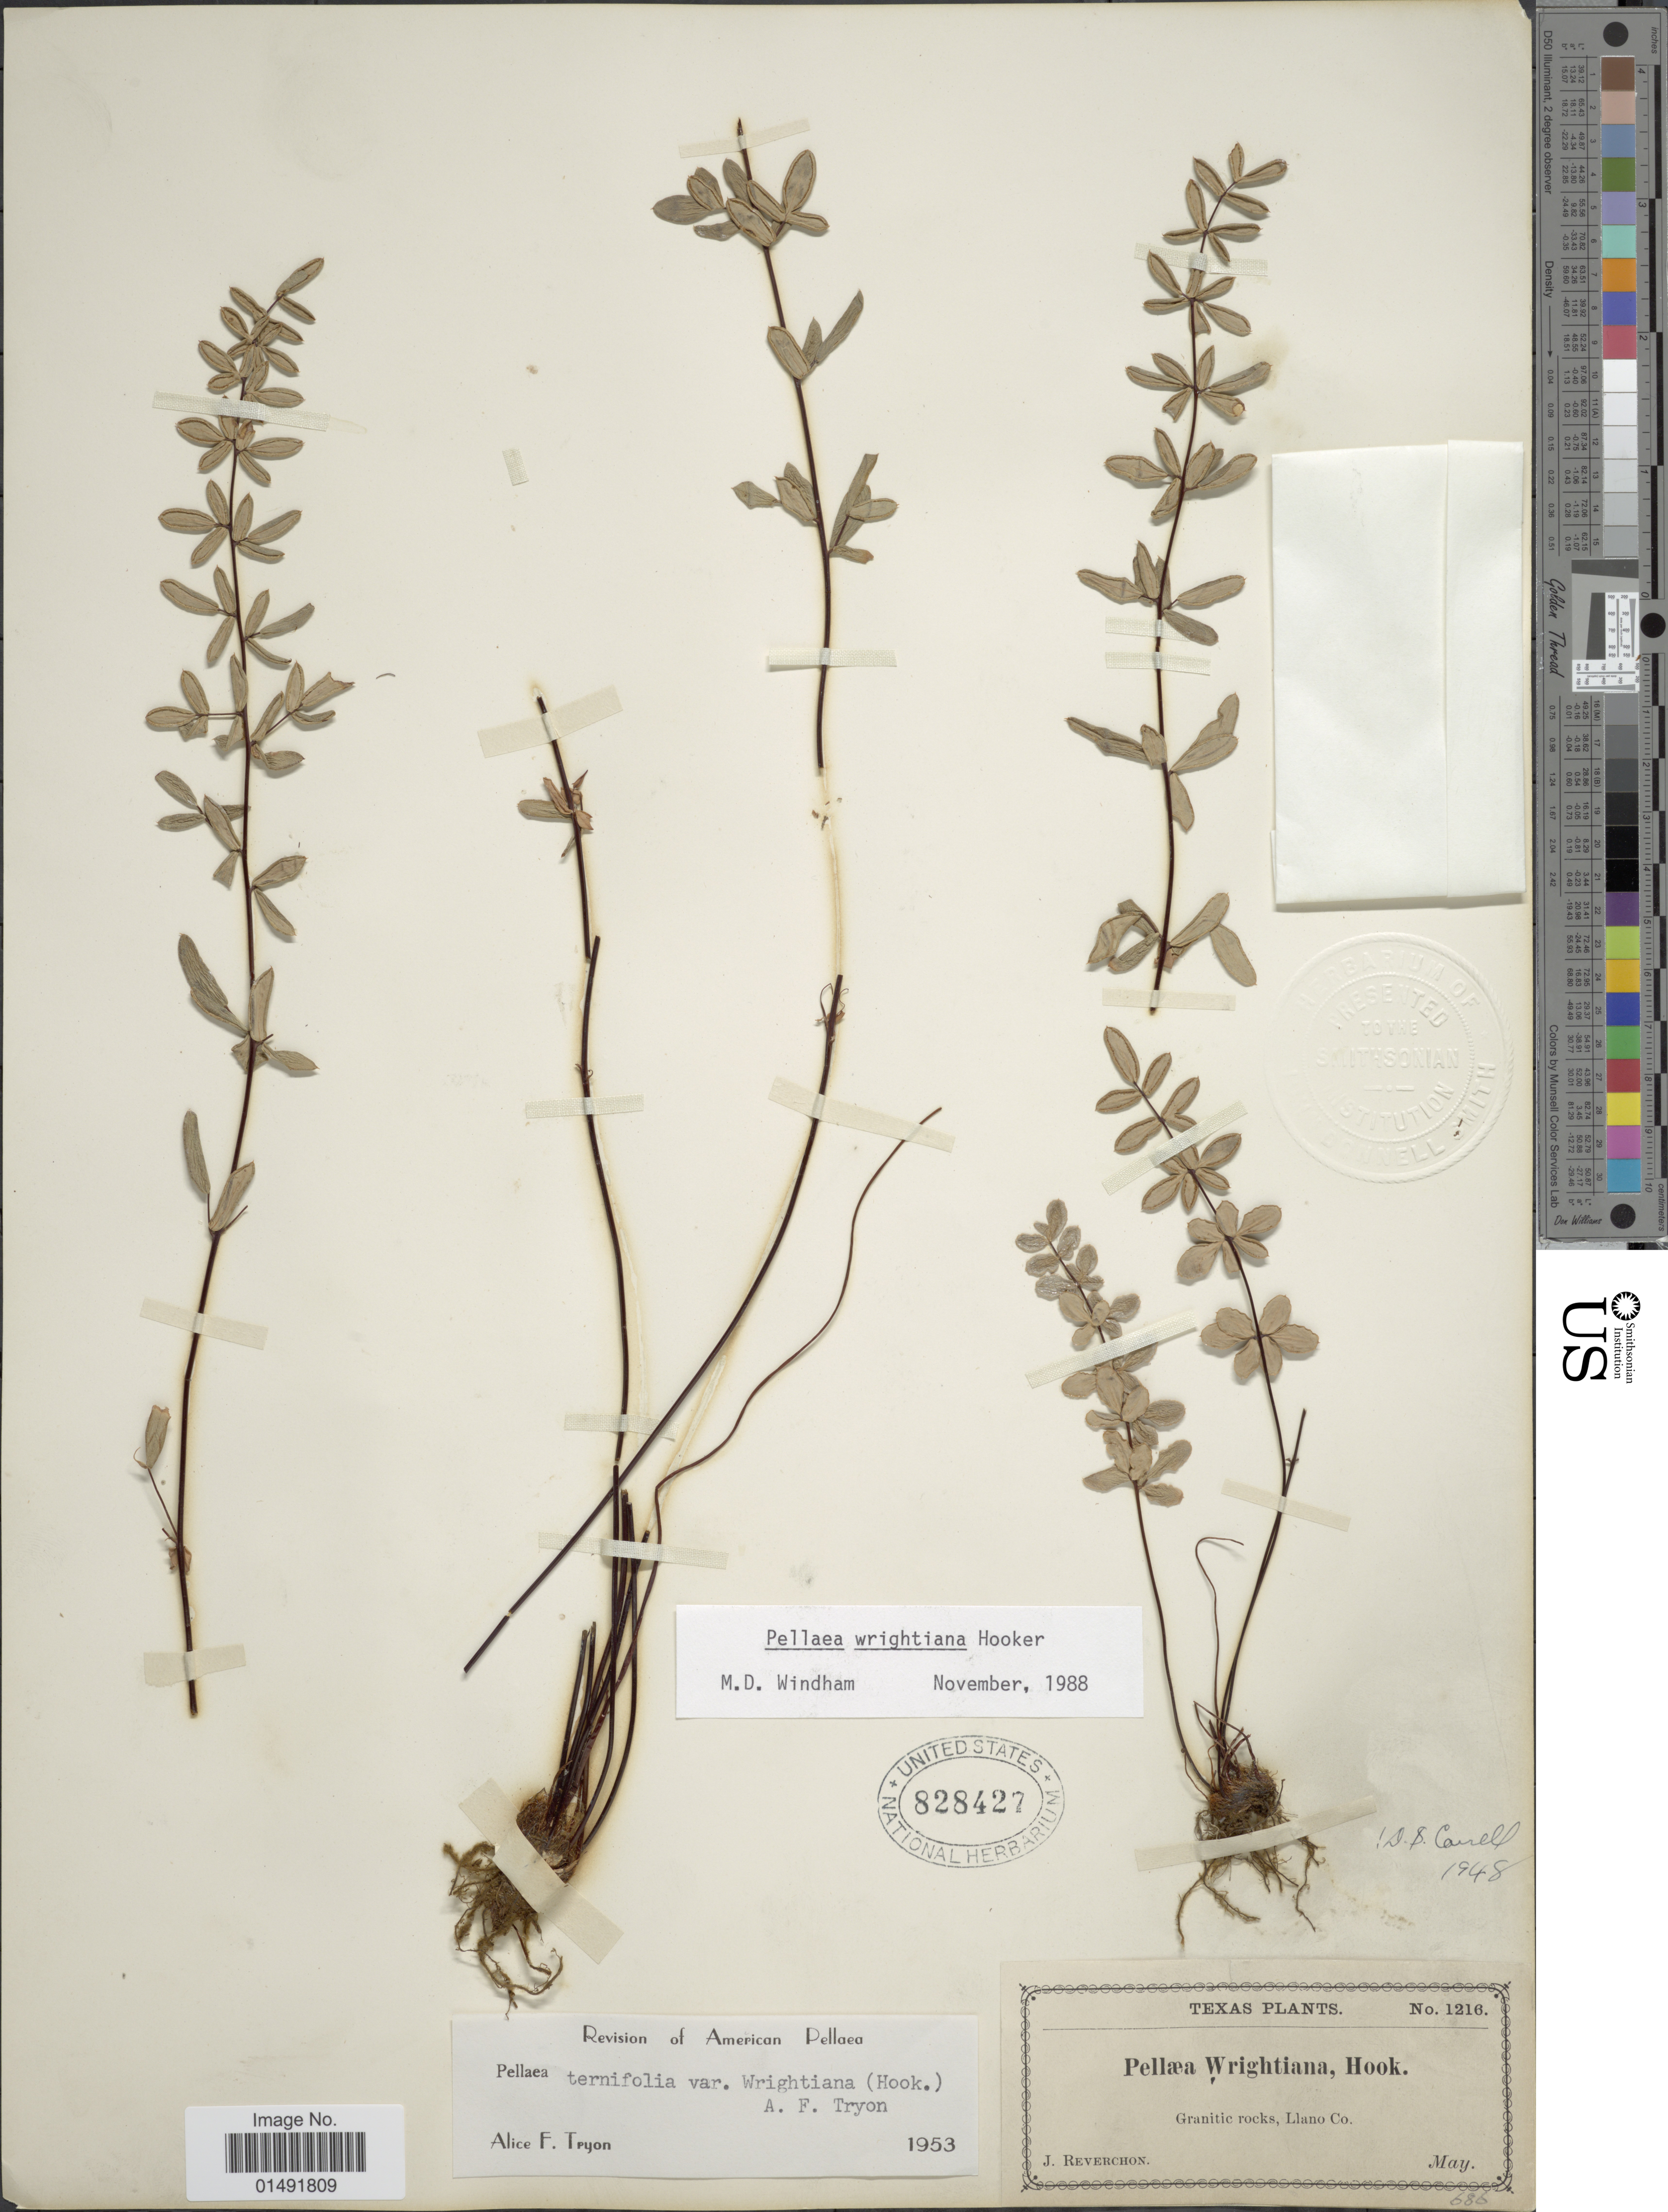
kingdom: Plantae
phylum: Tracheophyta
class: Polypodiopsida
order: Polypodiales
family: Pteridaceae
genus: Pellaea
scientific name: Pellaea wrightiana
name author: Hook.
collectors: J. Reverchon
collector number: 1216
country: United States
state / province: Texas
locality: Granitic rocks, Llano Co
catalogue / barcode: US 828427